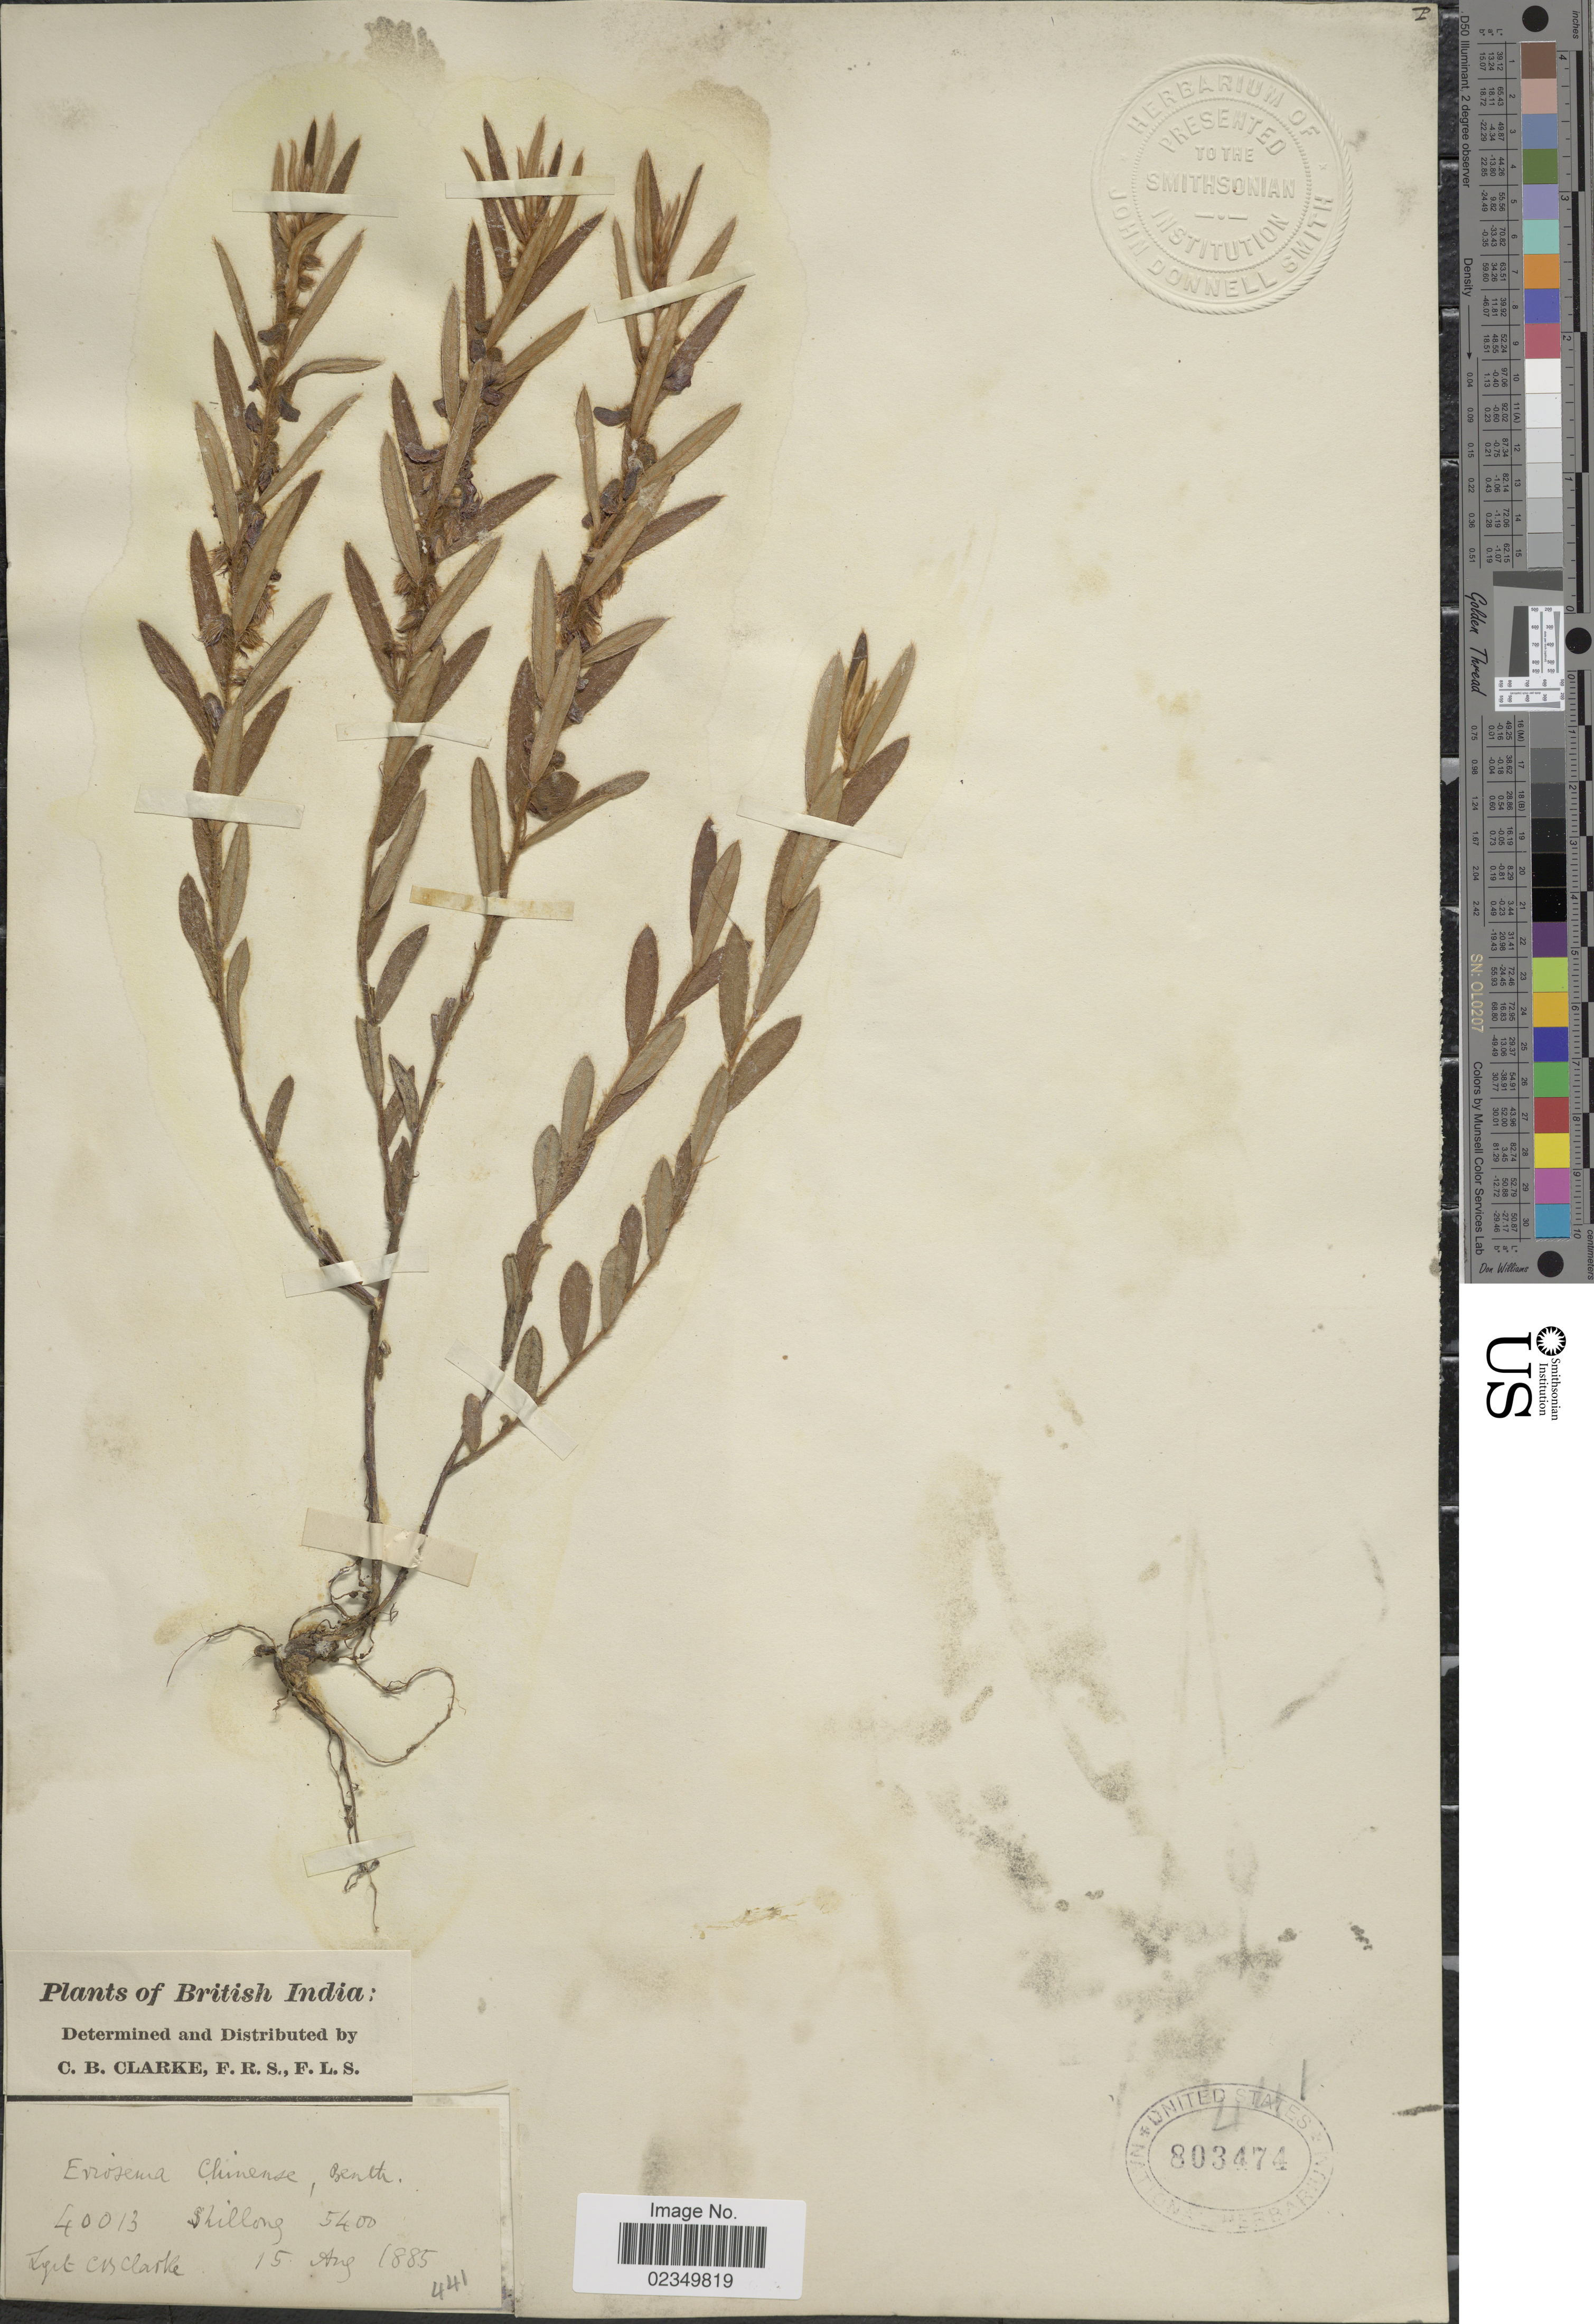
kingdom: Plantae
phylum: Tracheophyta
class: Magnoliopsida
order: Fabales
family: Fabaceae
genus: Eriosema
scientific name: Eriosema chinense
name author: Vogel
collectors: C. B. Clarke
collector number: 40013/441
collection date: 1885-08-15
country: India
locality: British India, Shillong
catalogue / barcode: US 803474